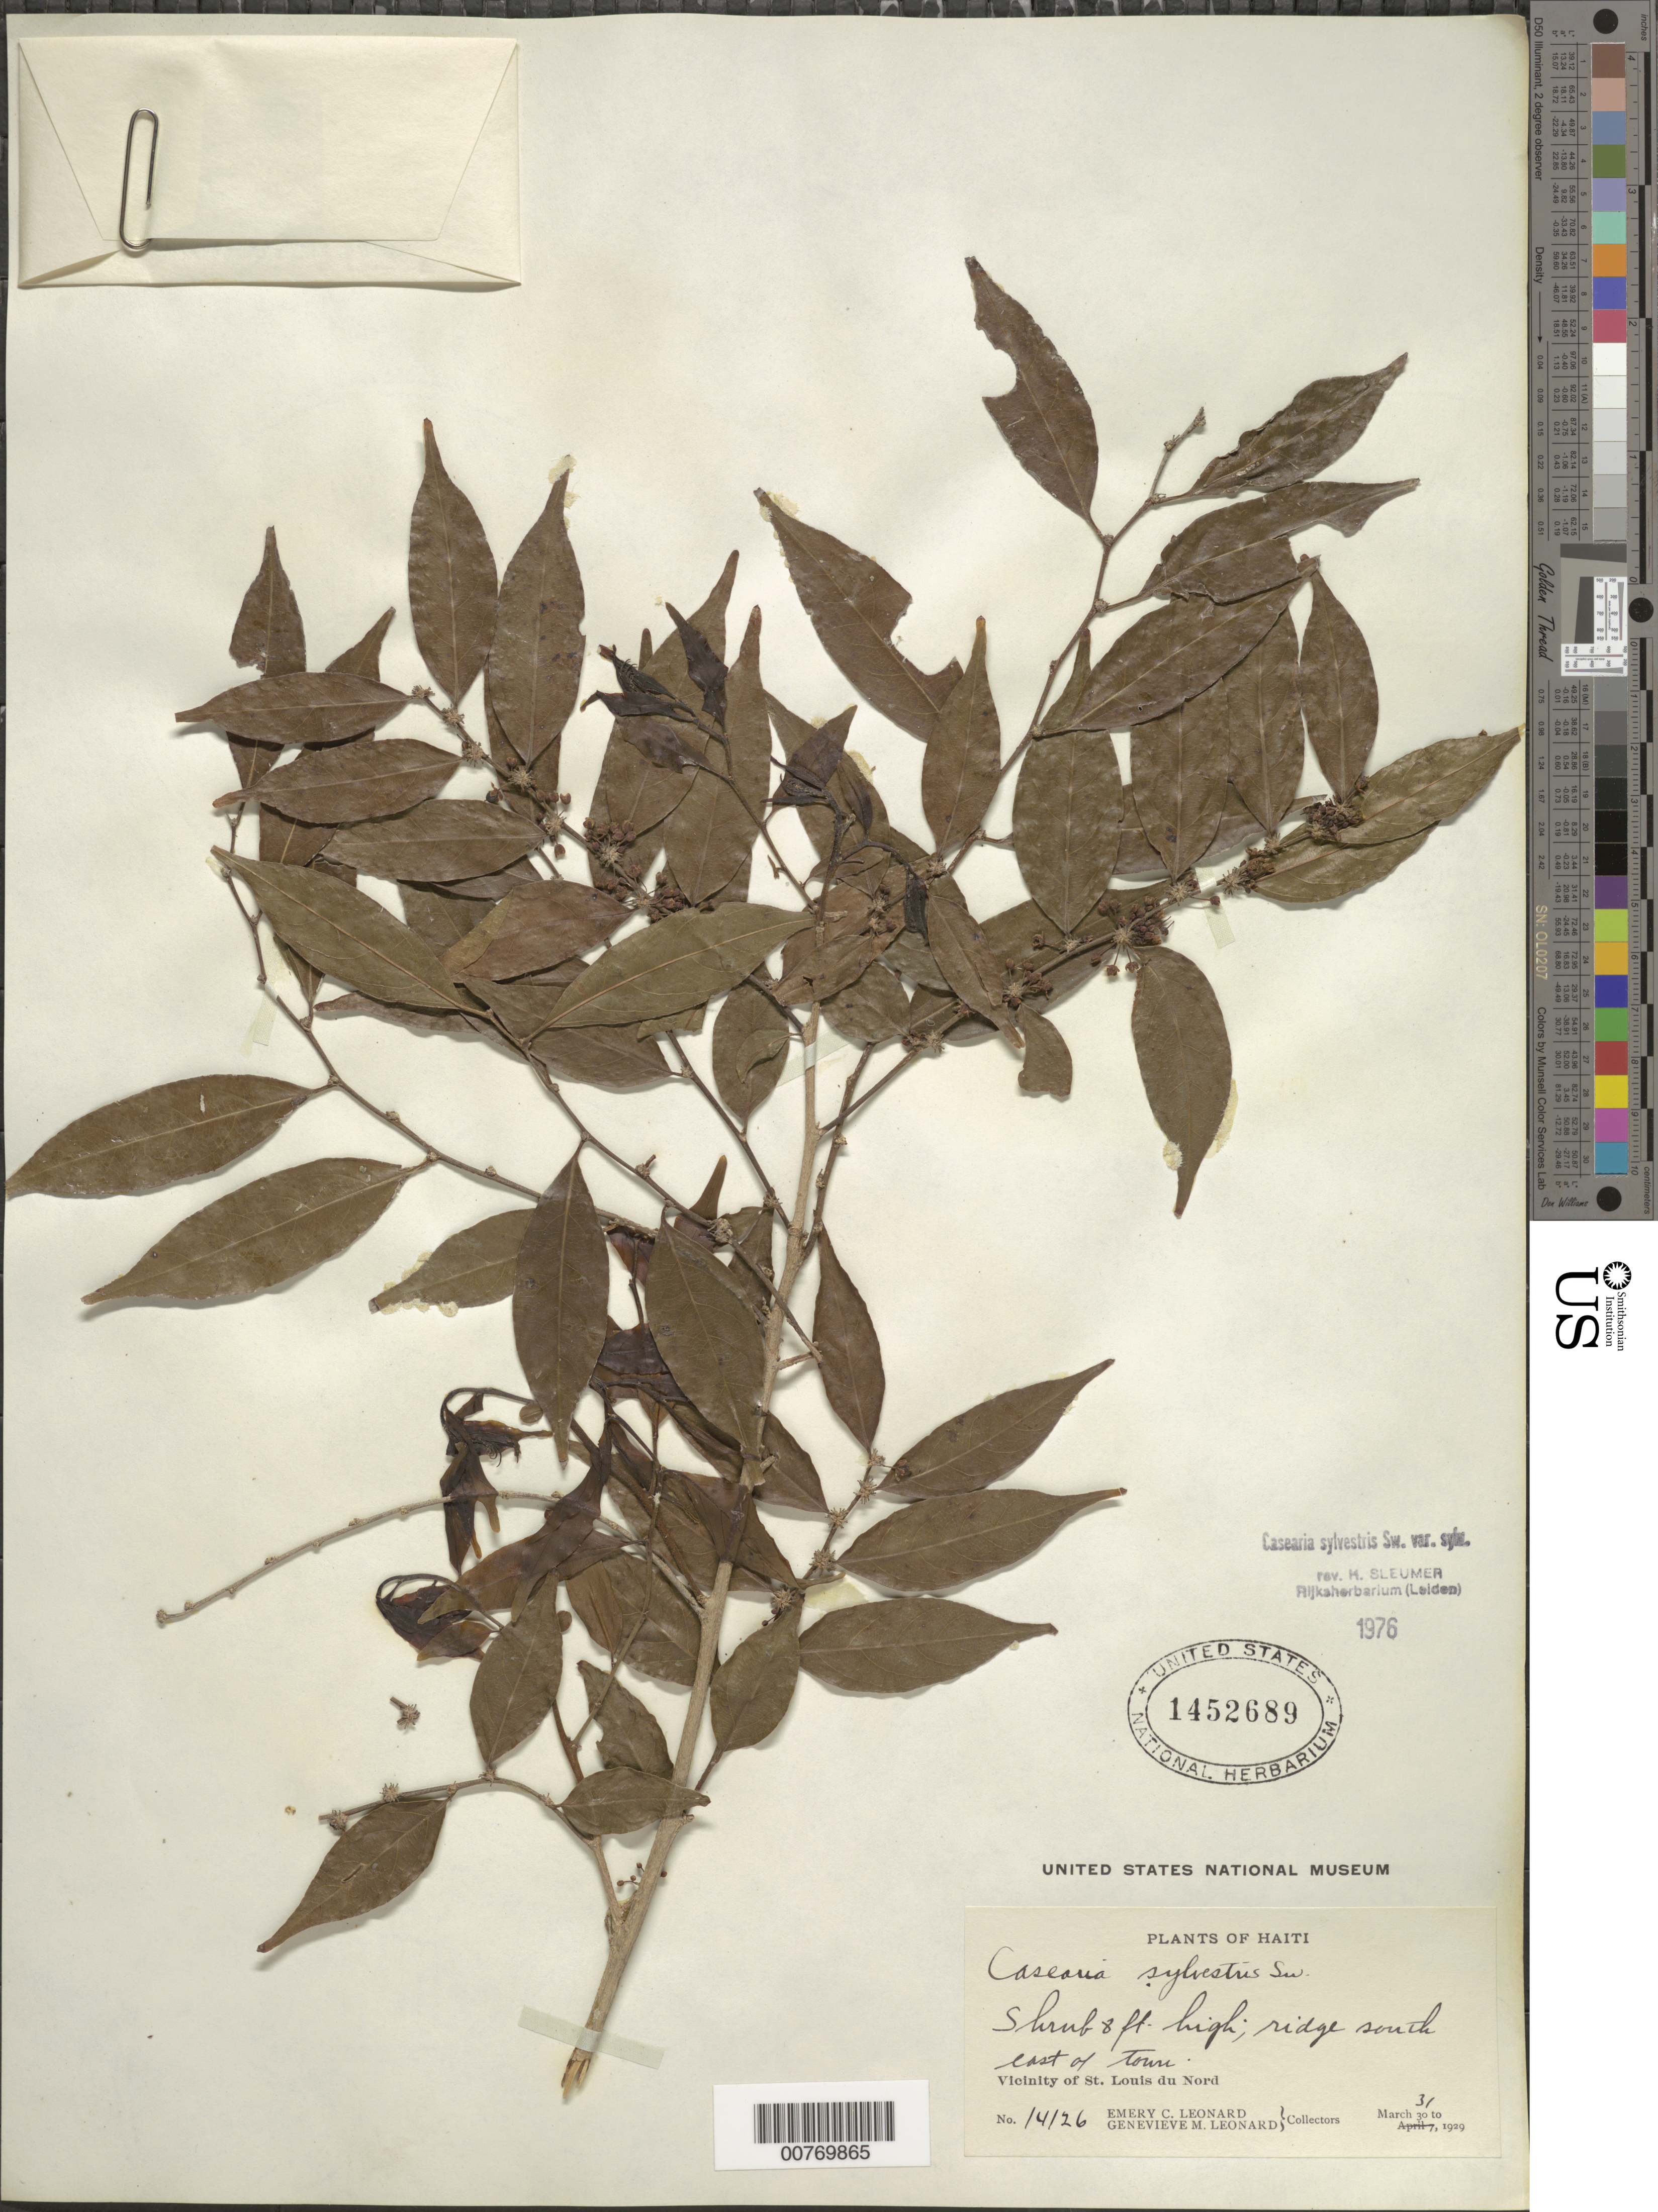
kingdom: Plantae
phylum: Tracheophyta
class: Magnoliopsida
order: Malpighiales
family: Salicaceae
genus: Casearia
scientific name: Casearia sylvestris var. sylvestris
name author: Sw.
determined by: Sleumer, H. O.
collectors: E. C. Leonard & G. M. Leonard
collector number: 14126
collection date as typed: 31 Mar 1929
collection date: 1929-03-31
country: Haiti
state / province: Nord-Óuest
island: Hispaniola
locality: Vicinity of St. Louis du Nord.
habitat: Ridge south east of town.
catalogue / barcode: US 1452689